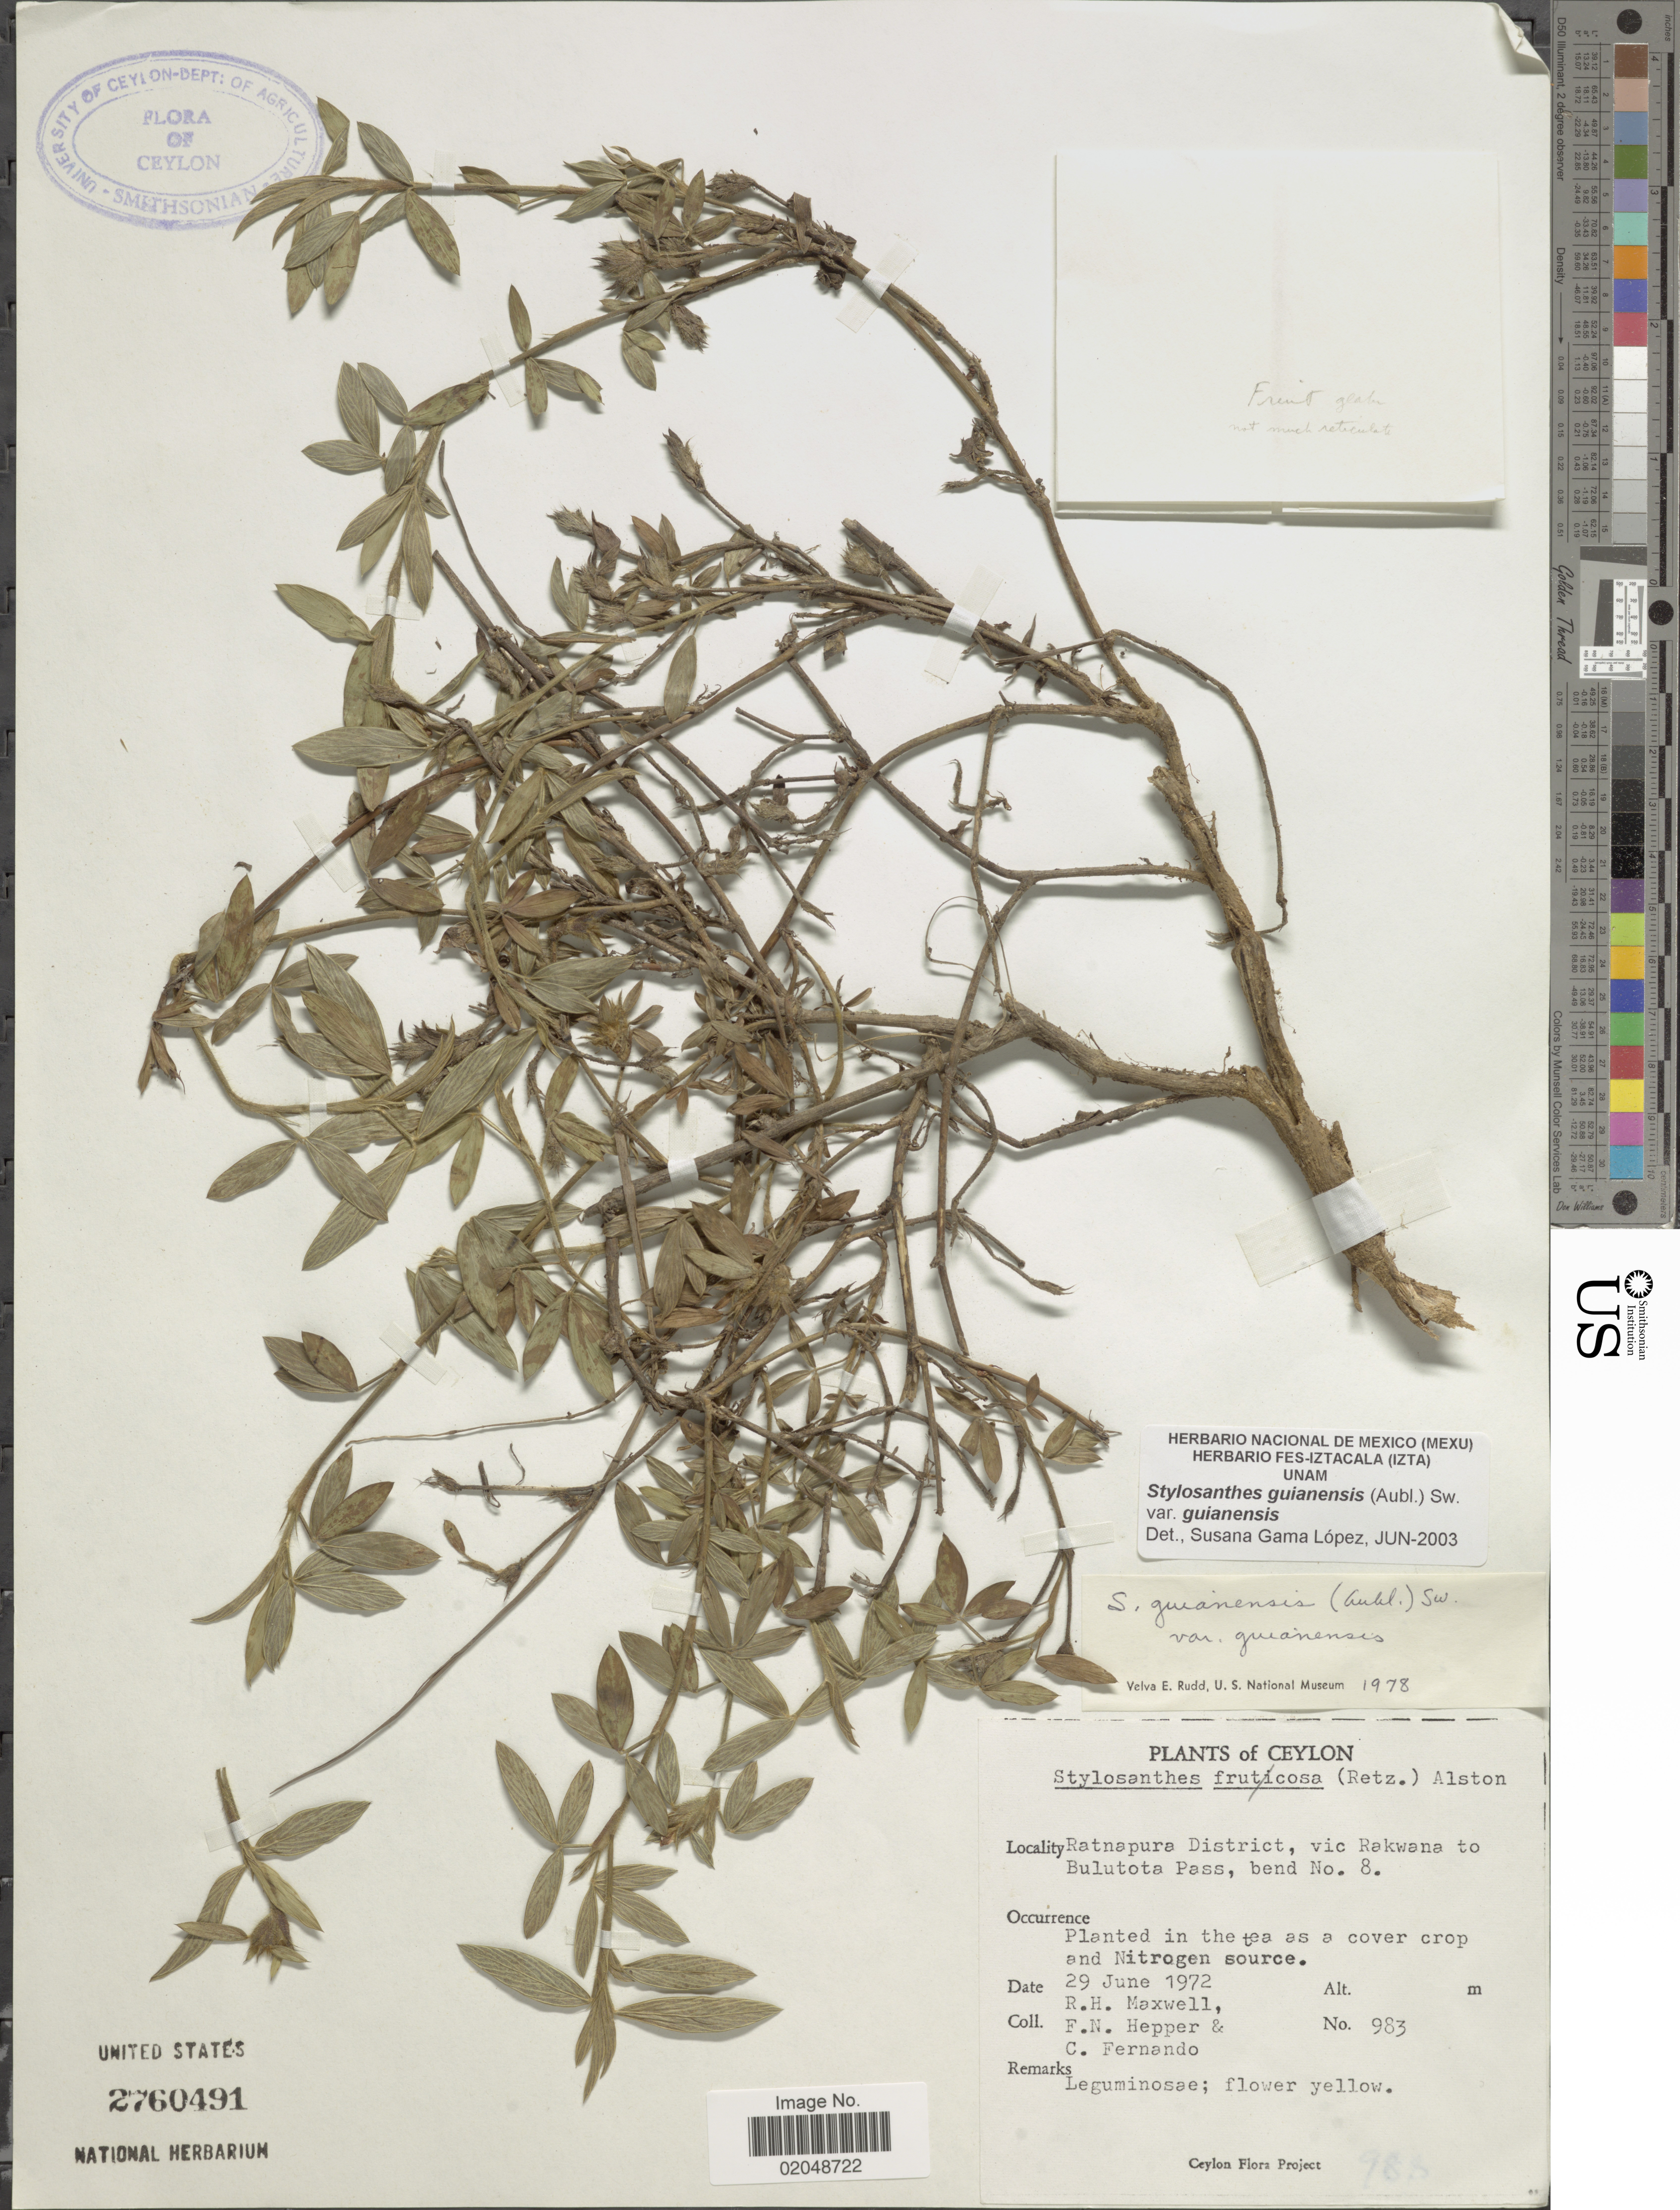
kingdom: Plantae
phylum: Tracheophyta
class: Magnoliopsida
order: Fabales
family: Fabaceae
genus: Stylosanthes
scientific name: Stylosanthes guianensis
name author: (Aubl.) Sw.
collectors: R. Maxwell, F. Hepper & C. Fernando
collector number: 983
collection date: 1972-06-29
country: Sri Lanka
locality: Ceylon, Ratnapura District, vic Rakwana to Bulutota Pass, bend No. 8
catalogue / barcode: US 2760491